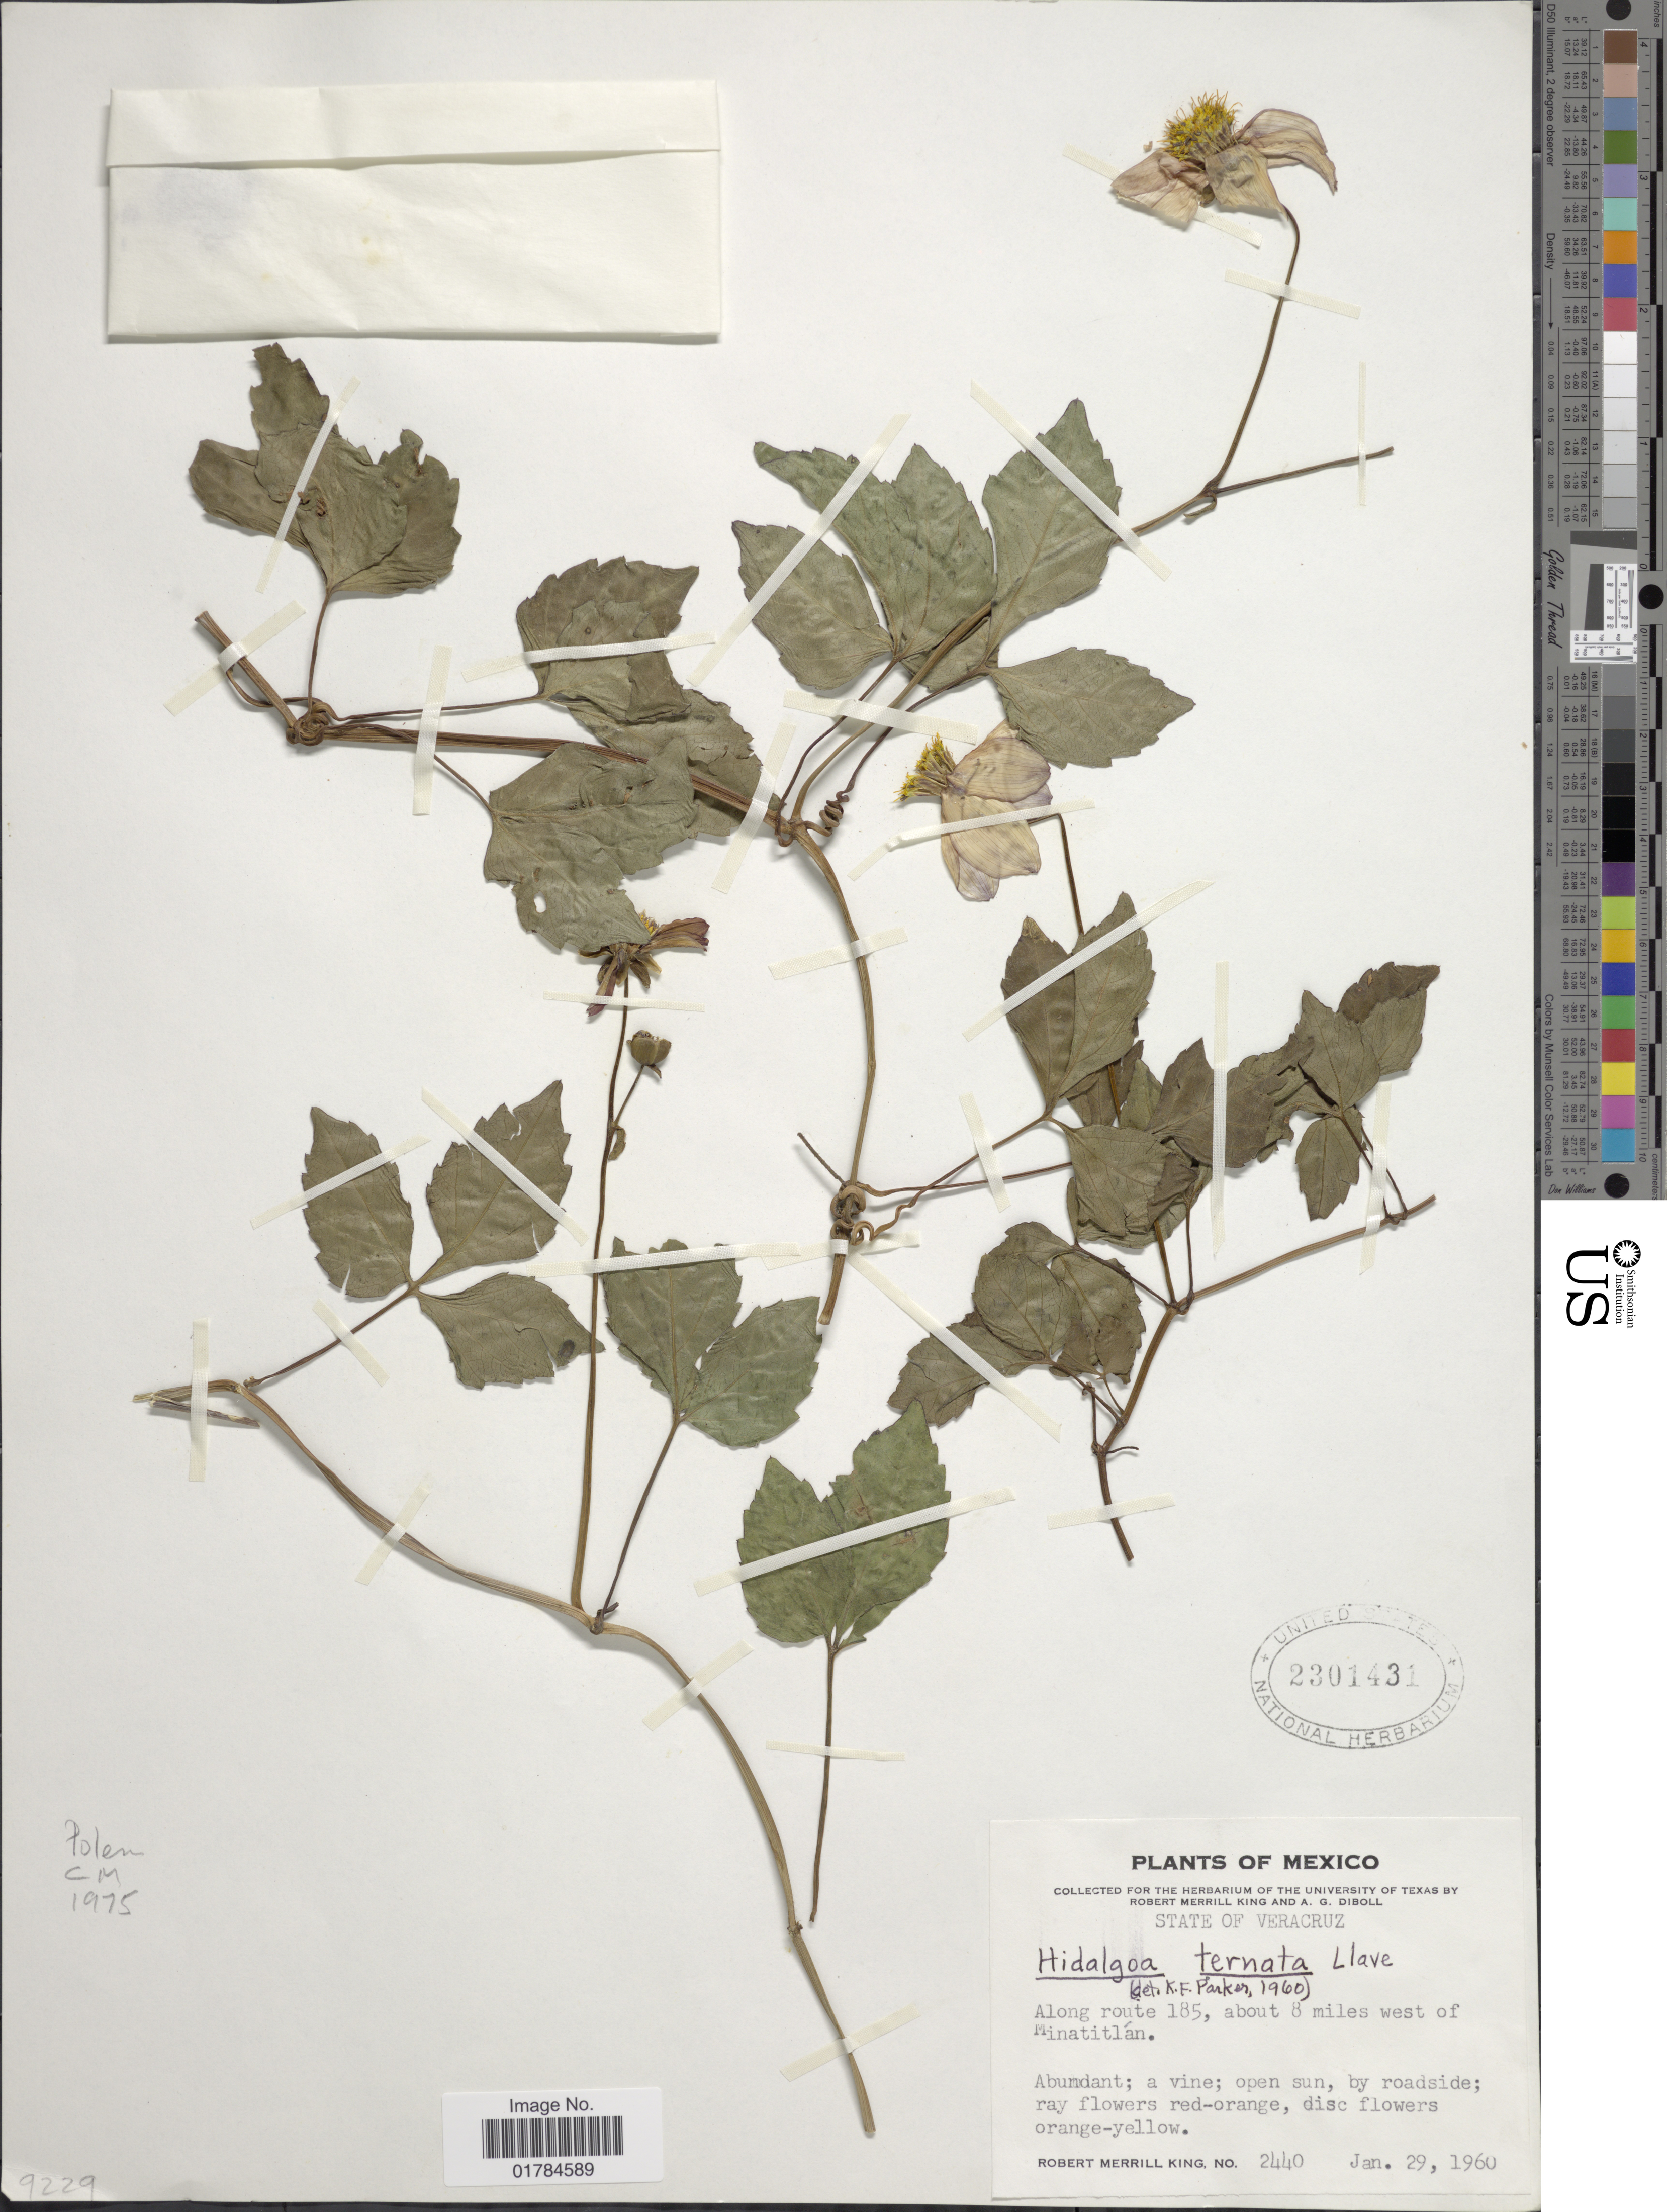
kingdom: Plantae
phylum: Tracheophyta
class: Magnoliopsida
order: Asterales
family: Asteraceae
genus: Hidalgoa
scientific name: Hidalgoa ternata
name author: La Llave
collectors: R. M. King & A. Diboll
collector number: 2440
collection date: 1960-01-29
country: Mexico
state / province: Veracruz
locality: State of Vera Cruz, along route 185, about 8 miles west of Minatitlan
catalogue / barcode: US 2301431